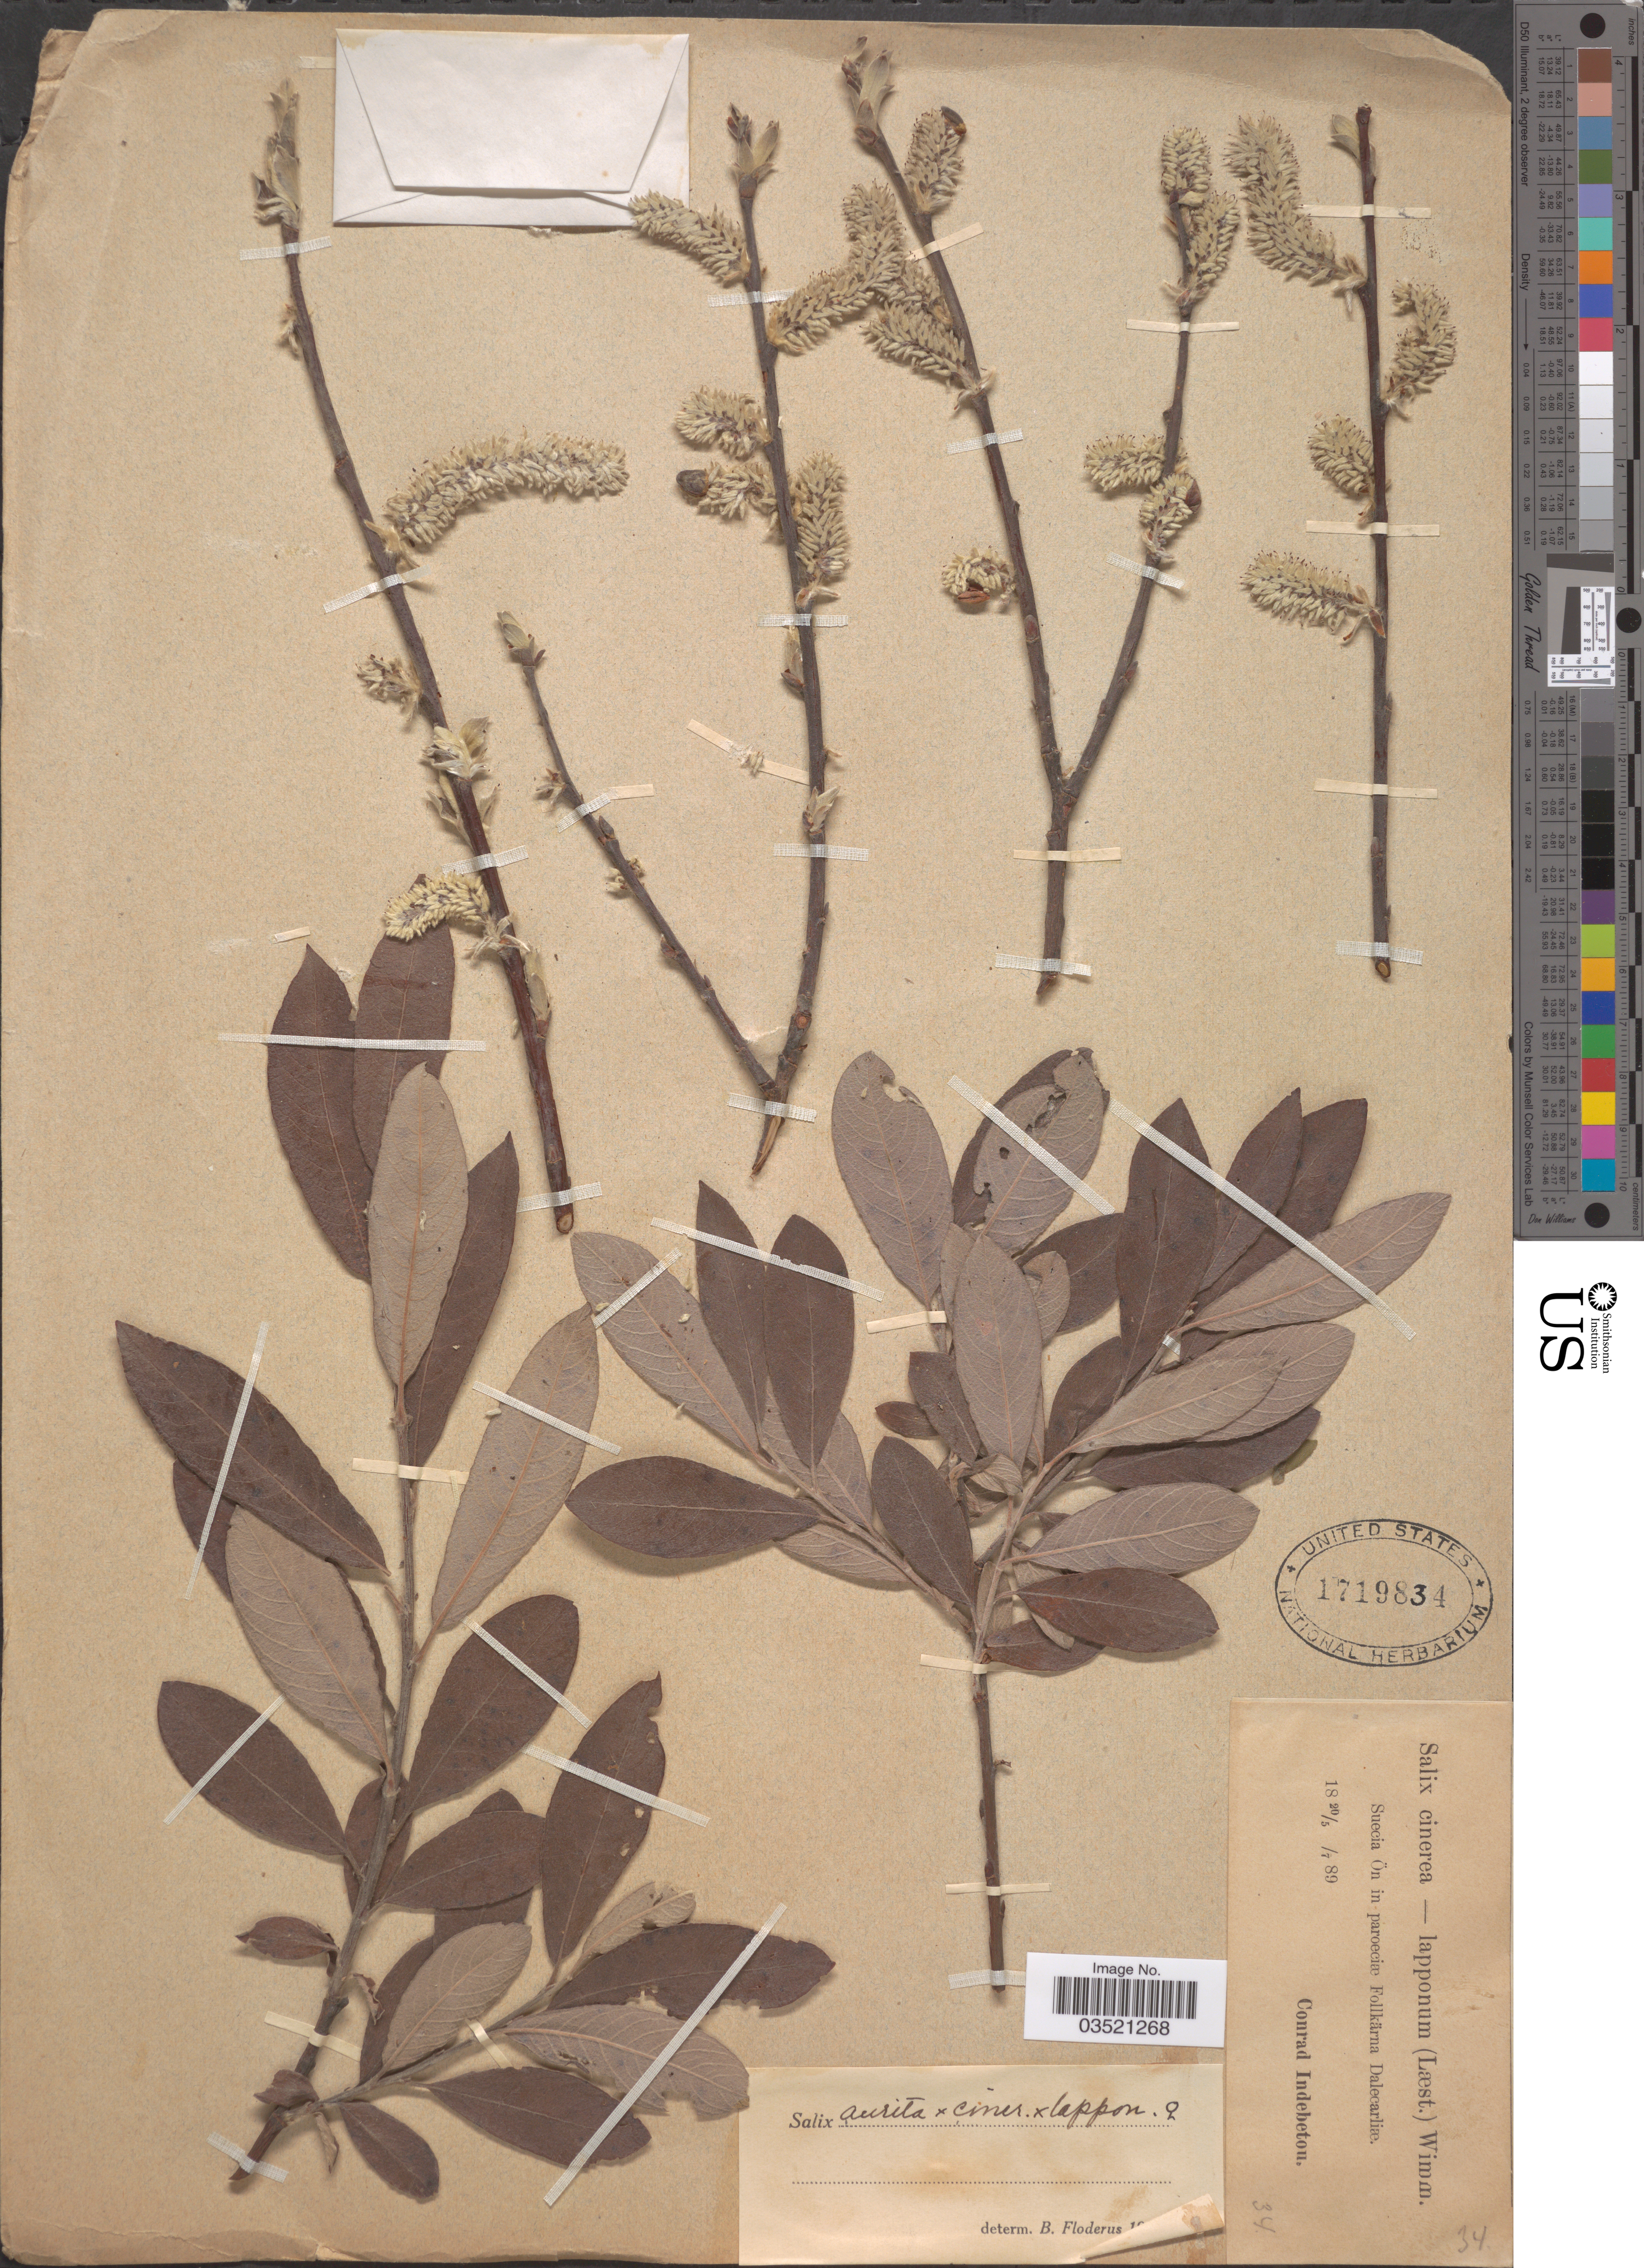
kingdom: Plantae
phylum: Tracheophyta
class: Magnoliopsida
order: Malpighiales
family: Salicaceae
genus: Salix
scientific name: Salix aurita x S. caprea L. x S. lapponum L.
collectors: C. Indebetou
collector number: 34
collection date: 1889-05-20/1889-07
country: Sweden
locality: Suecia Ön in paroeciæ Follkärna Dalecarliæ.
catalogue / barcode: US 1719834